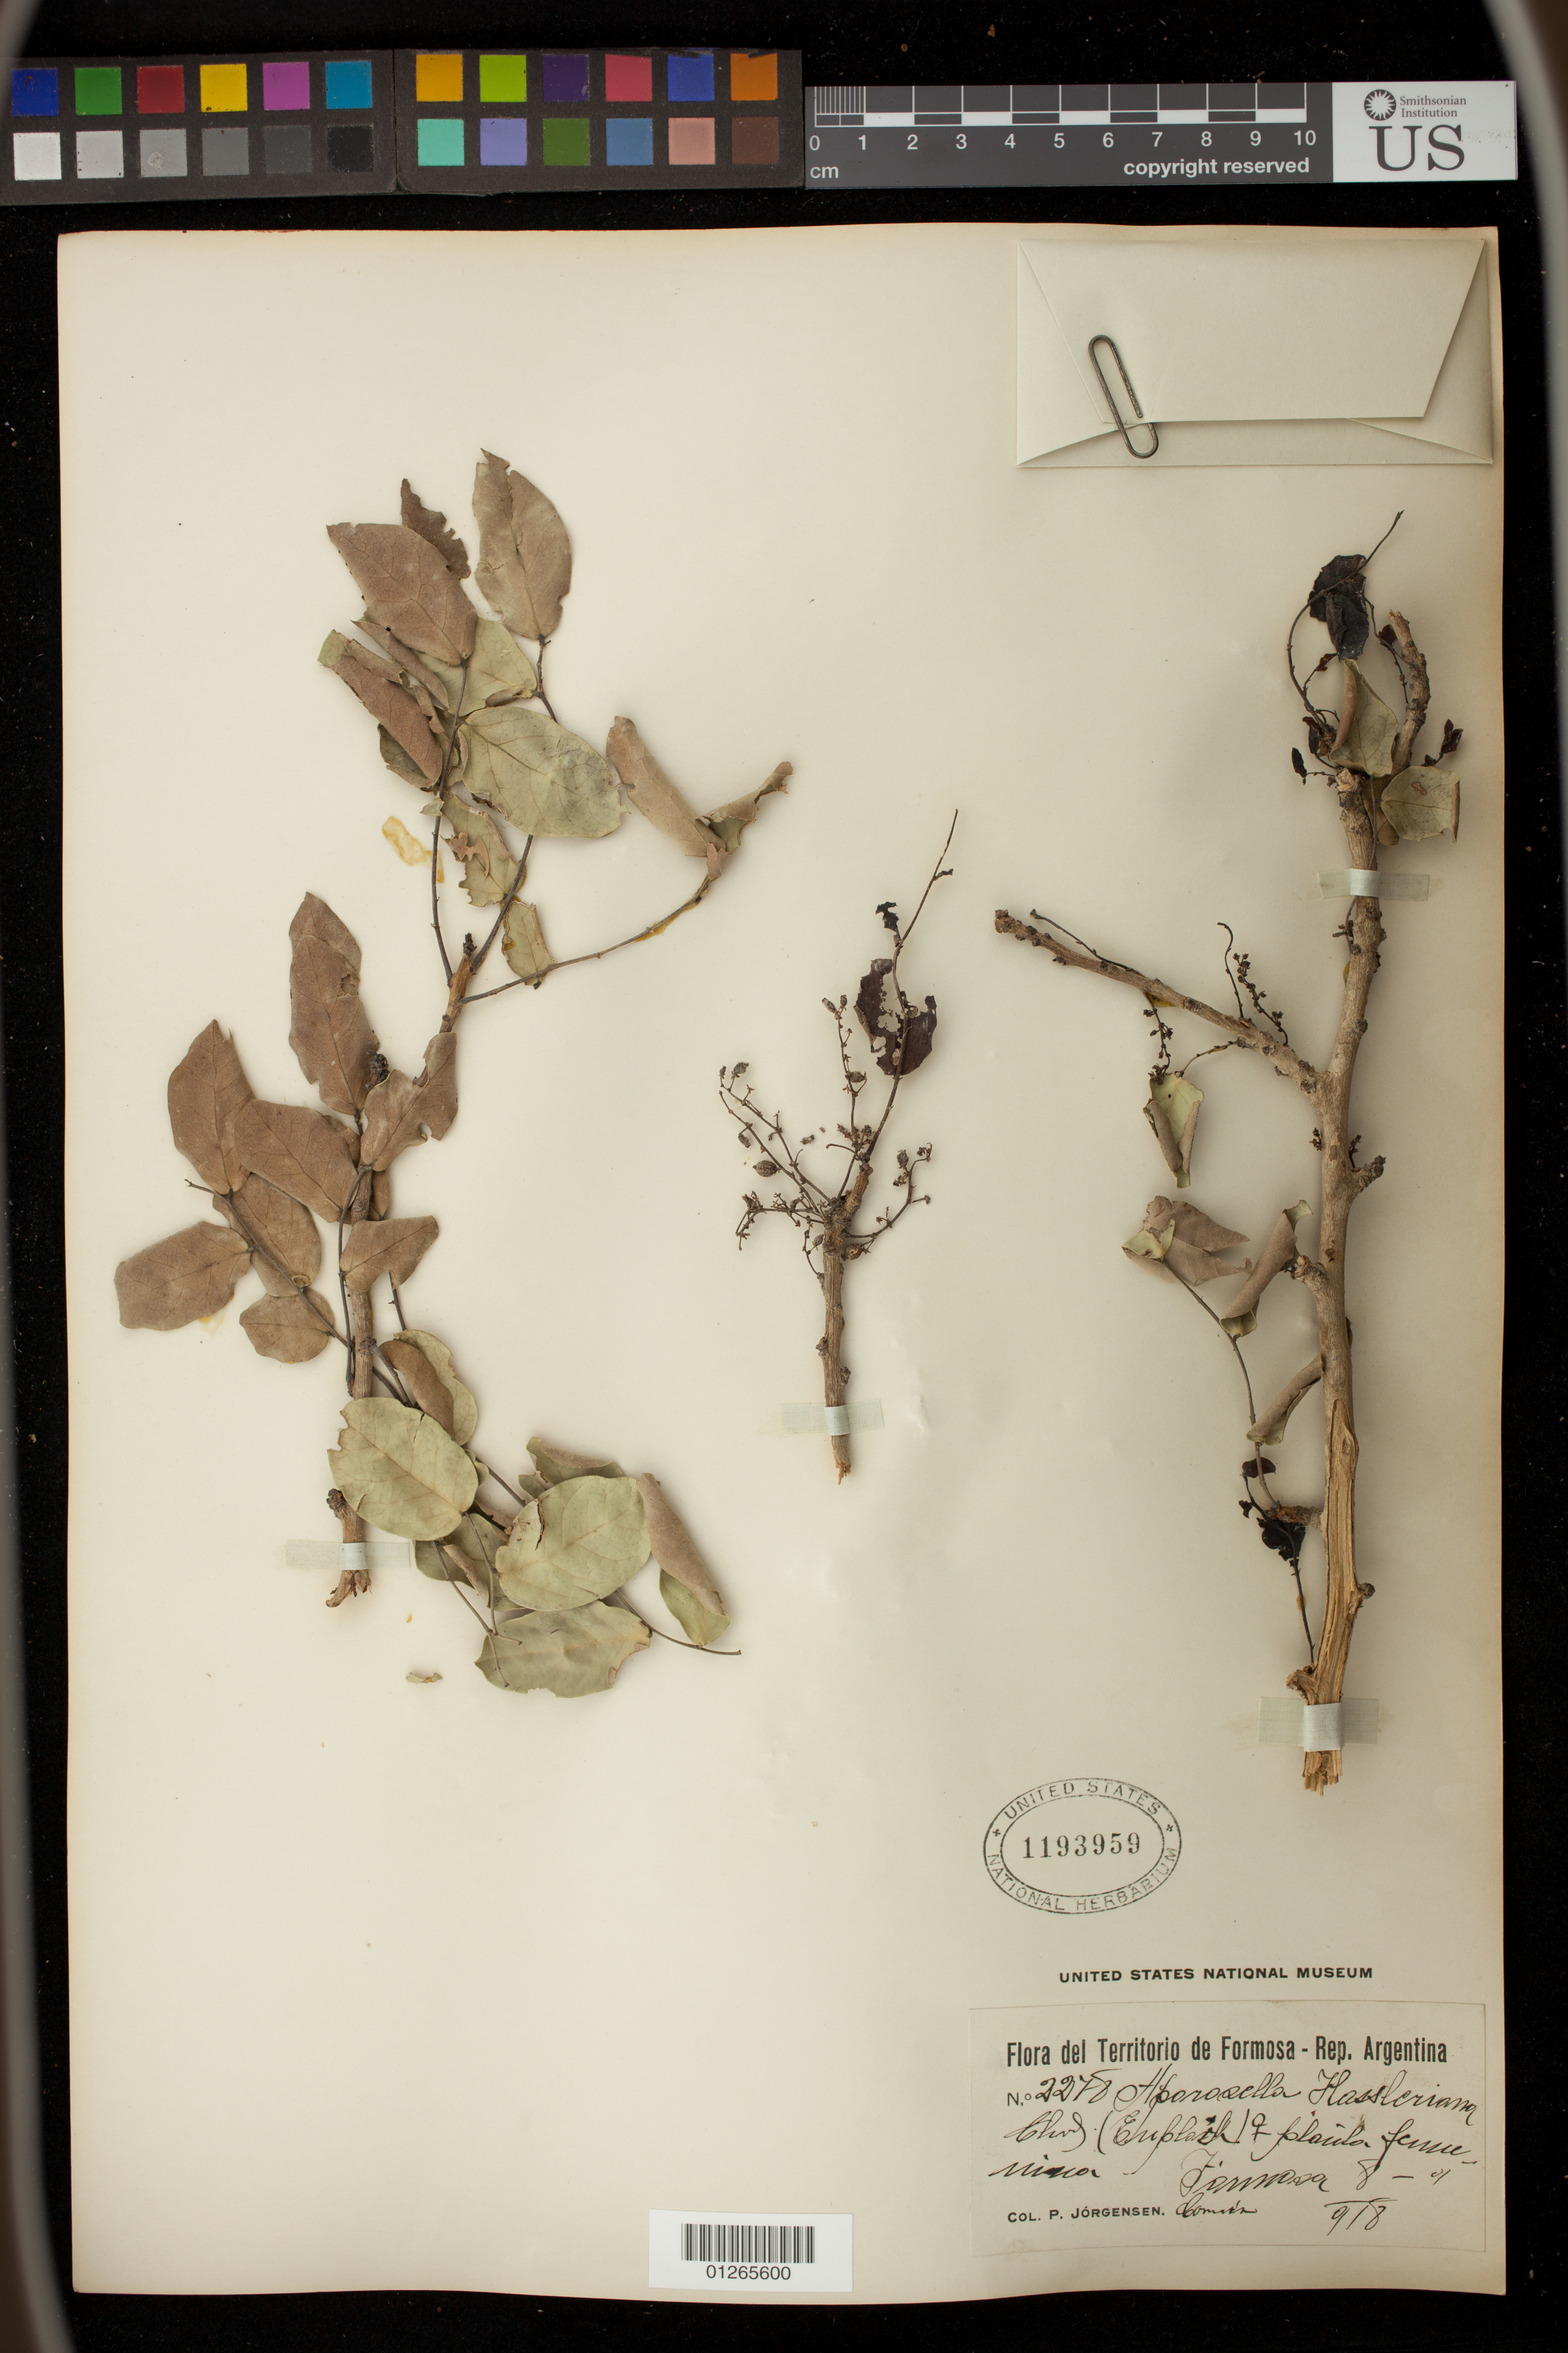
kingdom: Plantae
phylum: Tracheophyta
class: Magnoliopsida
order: Malpighiales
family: Phyllanthaceae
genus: Aporosella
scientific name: Aporosella chacoensis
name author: (Morong) Speg.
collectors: P. Jorgensen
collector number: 2248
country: Argentina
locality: by the Rio Coltapik, near Laguna Herradura, Colonia "Herradura"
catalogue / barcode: US 1193959